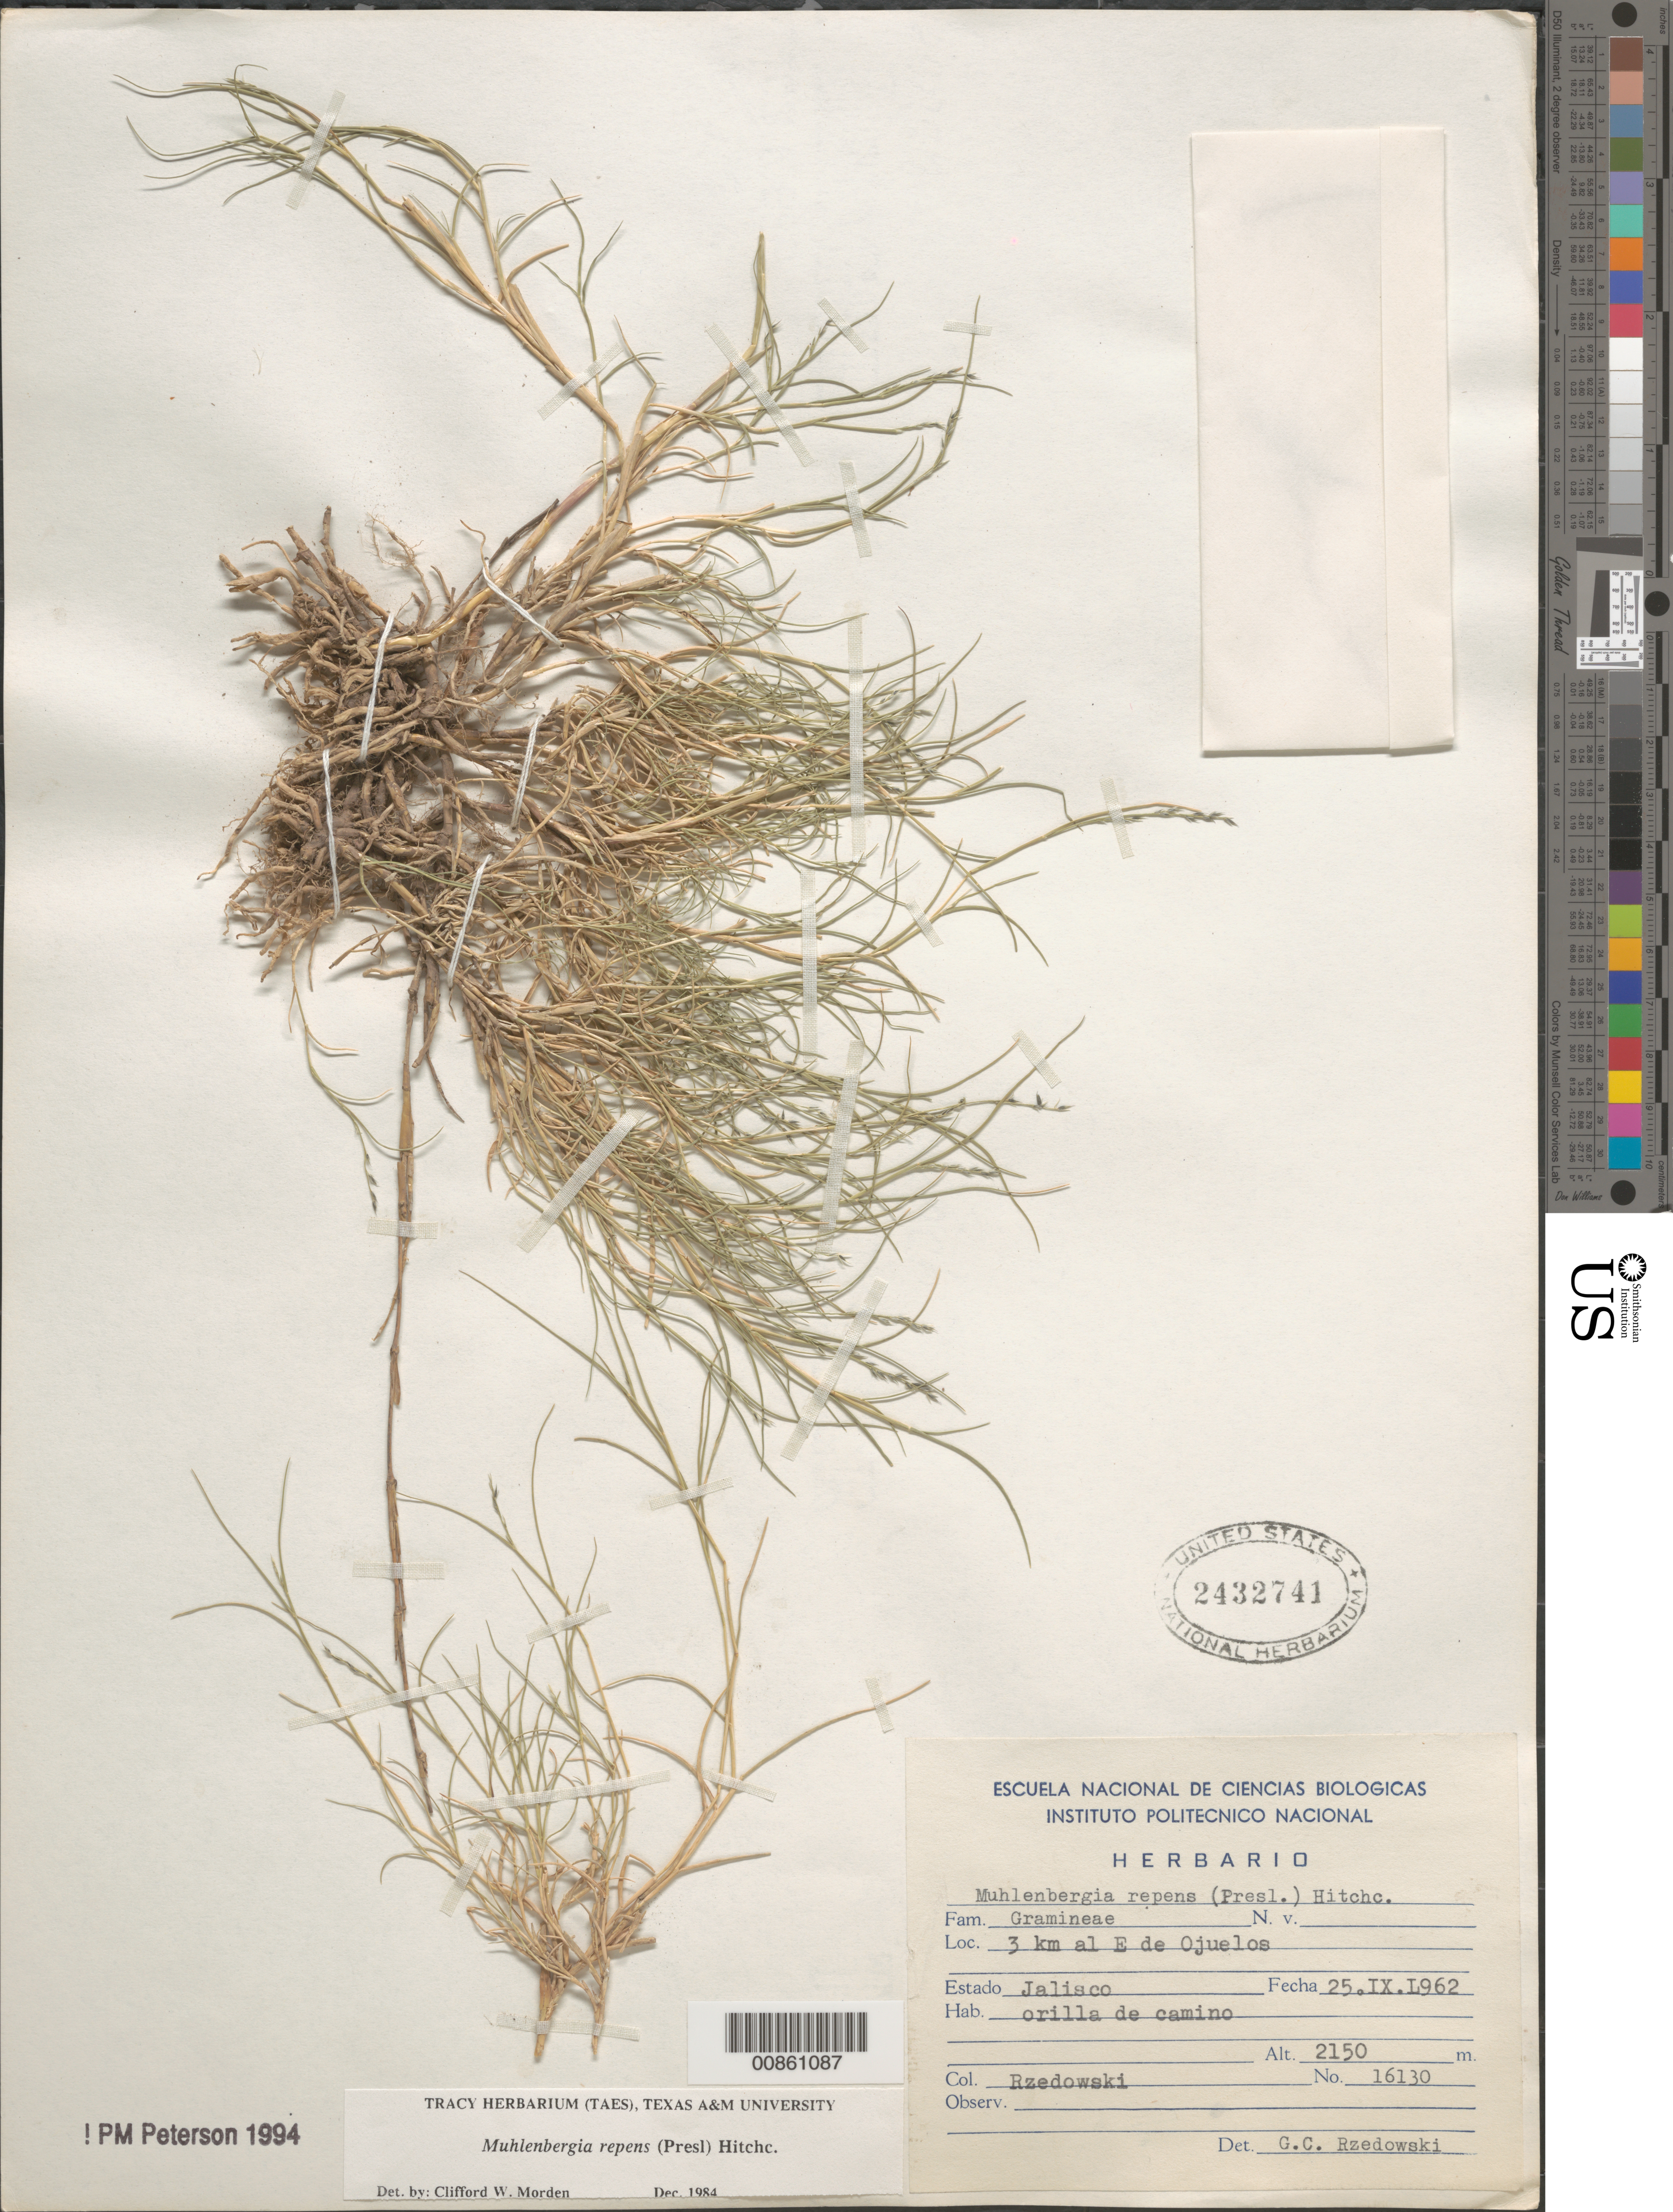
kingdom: Plantae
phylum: Tracheophyta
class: Liliopsida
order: Poales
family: Poaceae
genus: Muhlenbergia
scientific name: Muhlenbergia repens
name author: (J. Presl) Hitchc.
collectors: J. Rzedowski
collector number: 16130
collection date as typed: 25 Sep 1962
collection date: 1962-09-25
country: Mexico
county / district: Ojuelos de Jalisco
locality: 3 km al S de Ojuelos, mpio. Ojuelos de Jalisco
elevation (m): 2150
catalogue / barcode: US 2432741